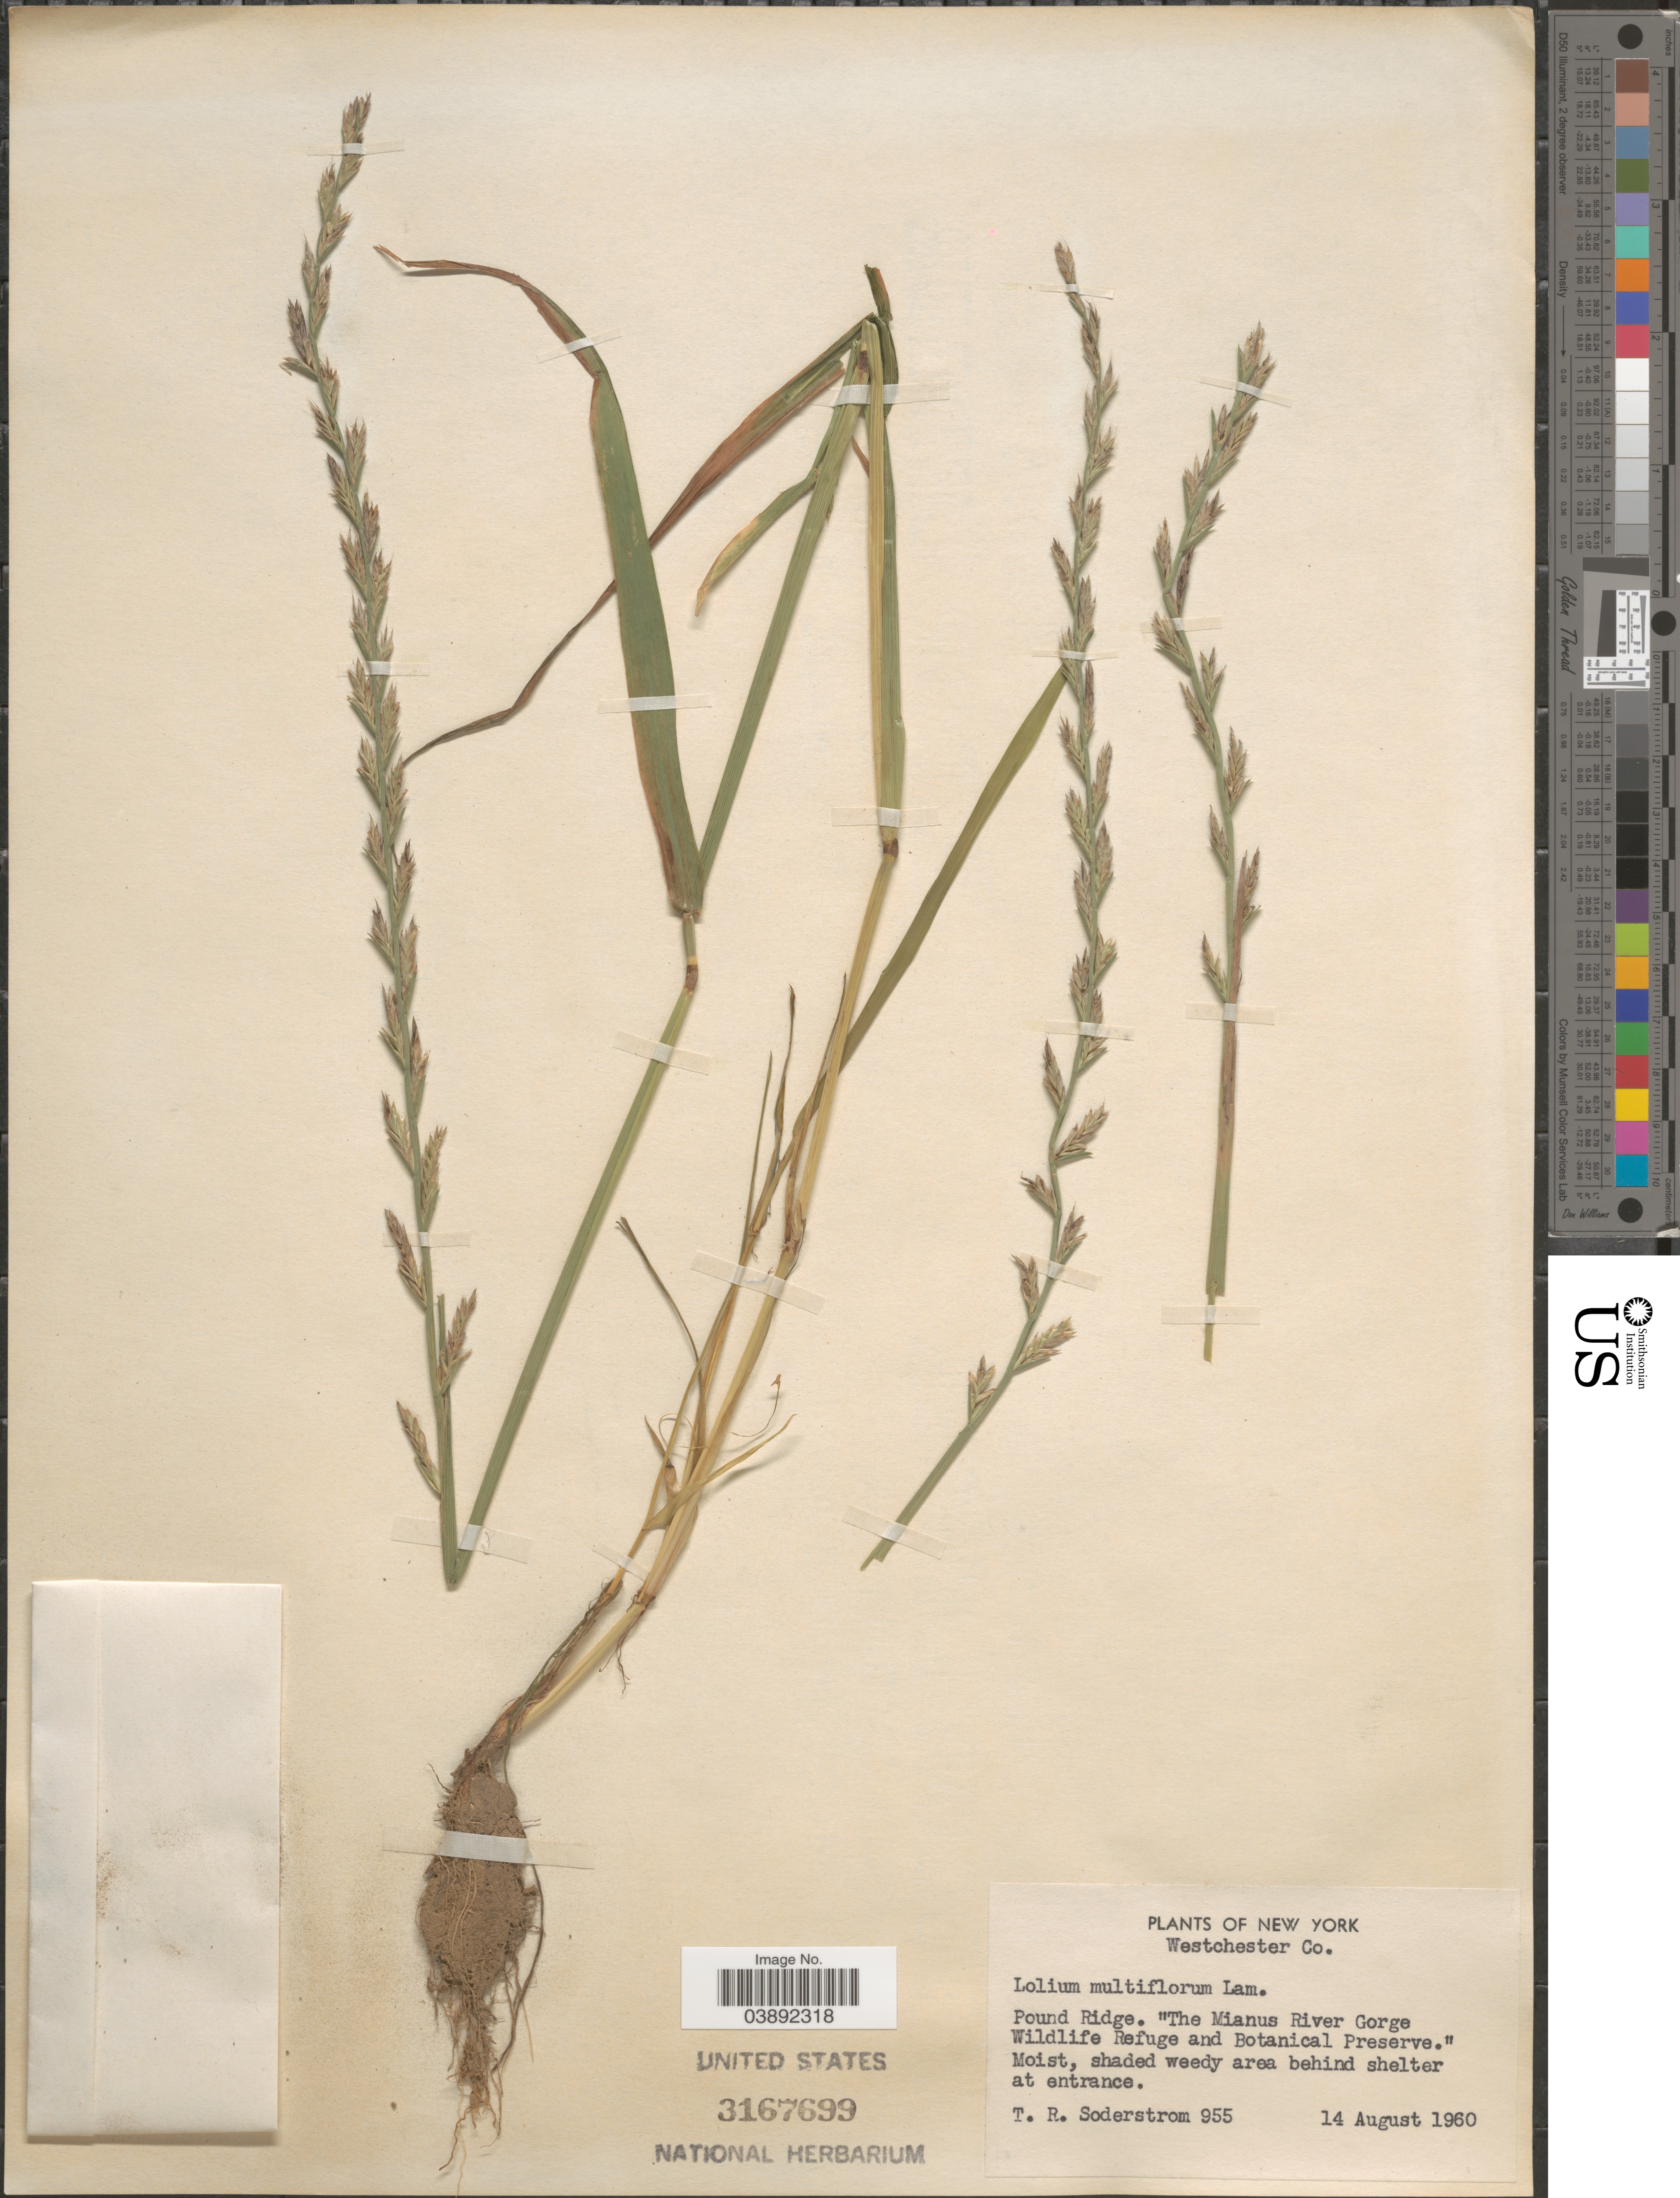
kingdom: Plantae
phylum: Tracheophyta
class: Liliopsida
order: Poales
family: Poaceae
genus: Lolium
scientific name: Lolium multiflorum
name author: Lam.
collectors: T. R. Soderstrom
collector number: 955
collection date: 1960-08-14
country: United States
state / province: New York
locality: Westchester Co. Pound Ridge. "The Mianus River Gorge Wildlife Refuge and Botanical Preserve." Moist, shaded weedy area behind shelter at entrance.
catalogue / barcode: US 3167699